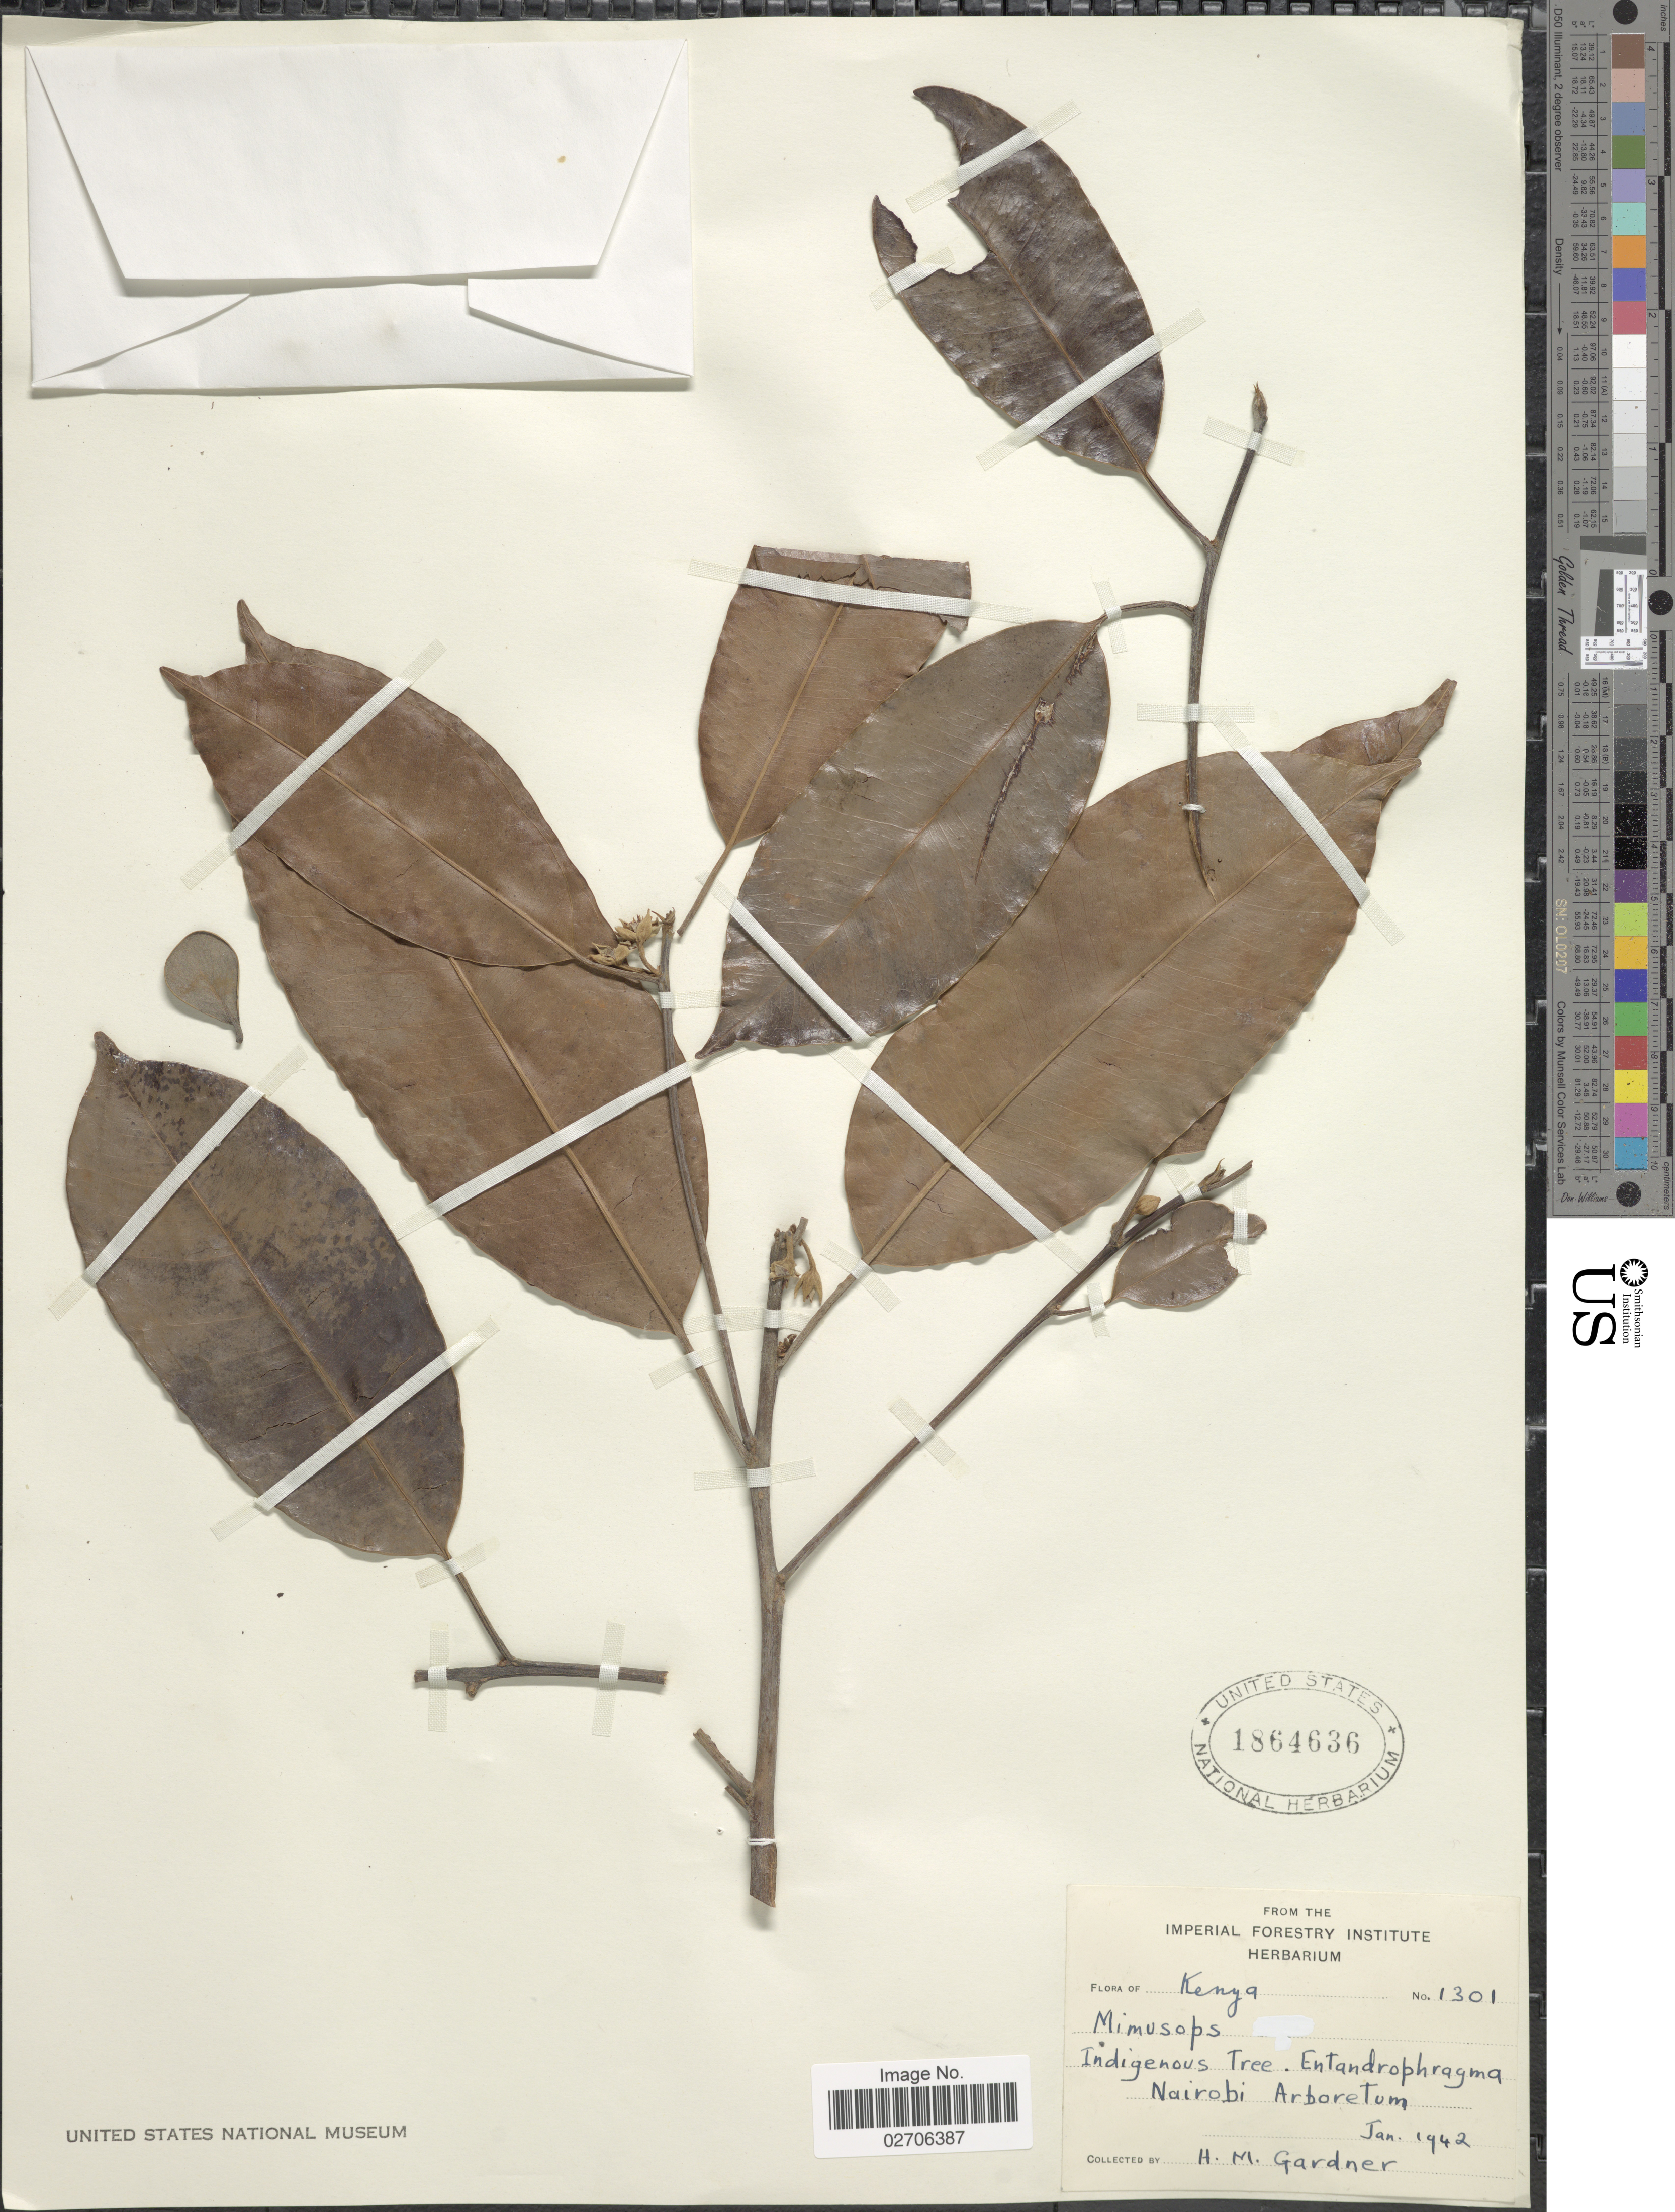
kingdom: Plantae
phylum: Tracheophyta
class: Magnoliopsida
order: Ericales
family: Sapotaceae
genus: Mimusops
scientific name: Mimusops sp.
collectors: H. M. Gardner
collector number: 1301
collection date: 1942-01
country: Kenya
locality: Kenya, Nairobi Arboretum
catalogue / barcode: US 1864636